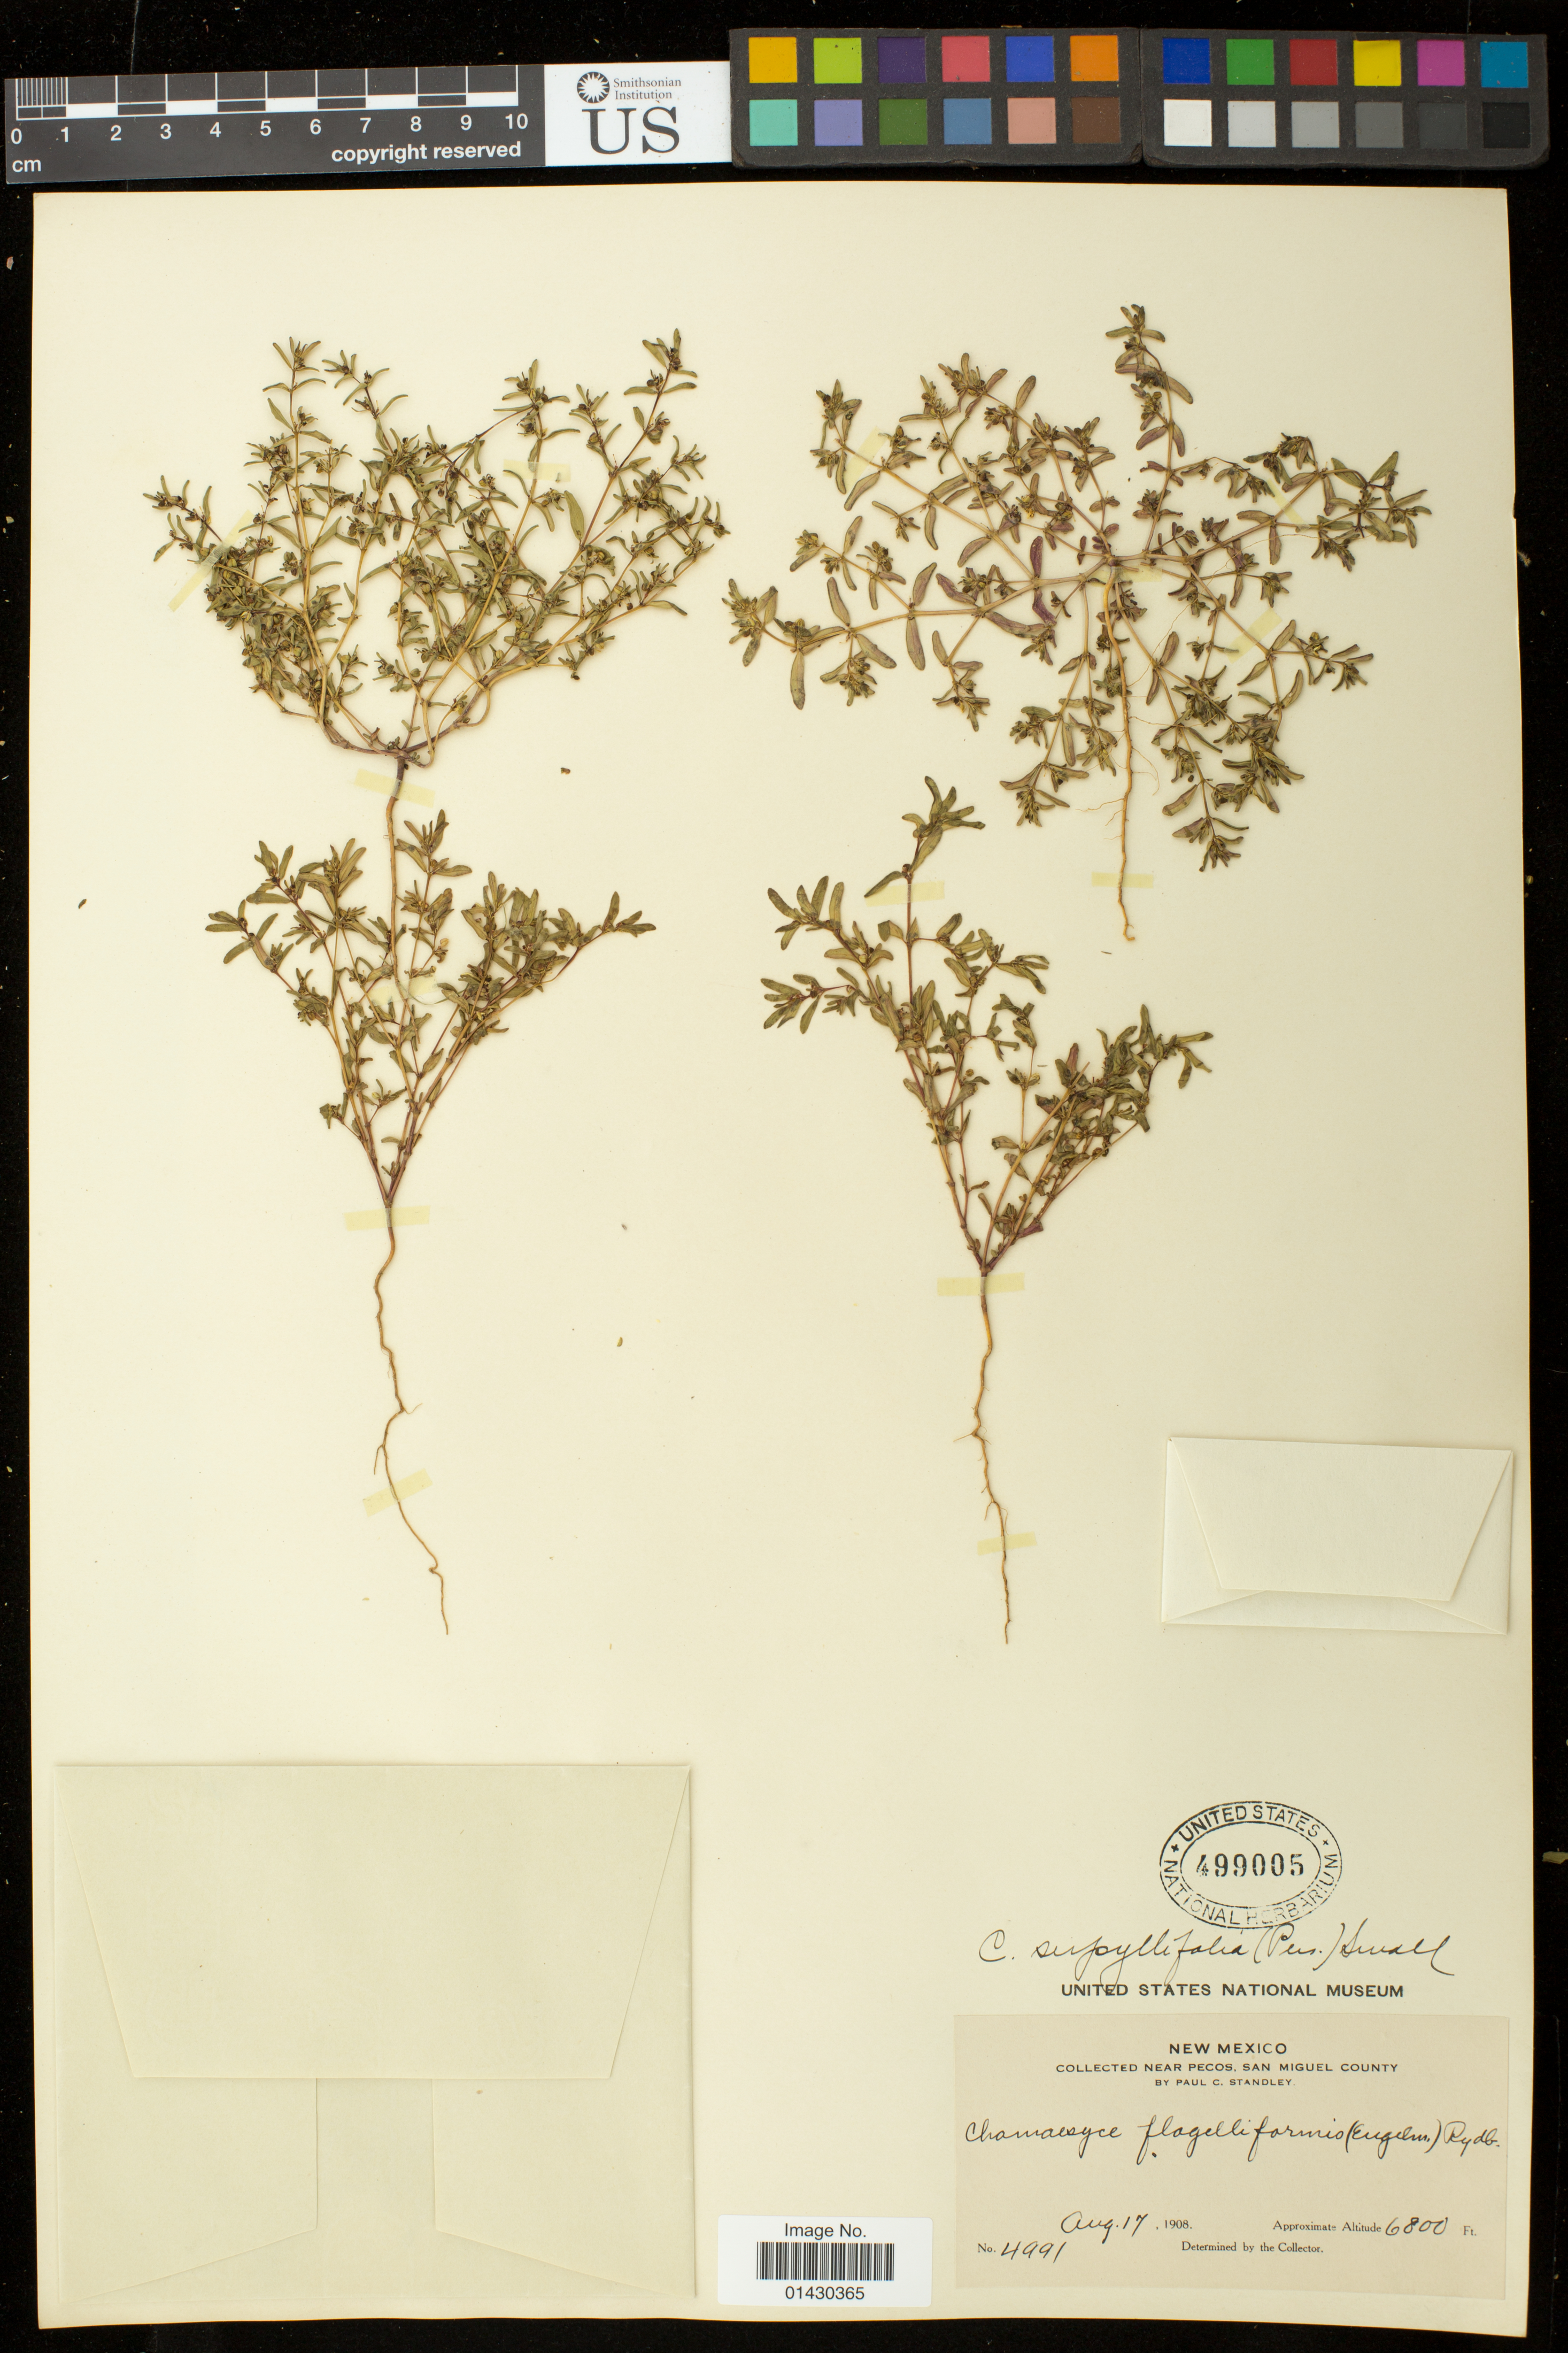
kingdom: Plantae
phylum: Tracheophyta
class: Magnoliopsida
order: Malpighiales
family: Euphorbiaceae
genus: Euphorbia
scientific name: Euphorbia serpillifolia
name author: Pers.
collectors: P. C. Standley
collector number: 4991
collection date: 1908-08-17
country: United States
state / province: New Mexico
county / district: San Miguel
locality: Near Pecos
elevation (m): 2073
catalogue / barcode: US 499005